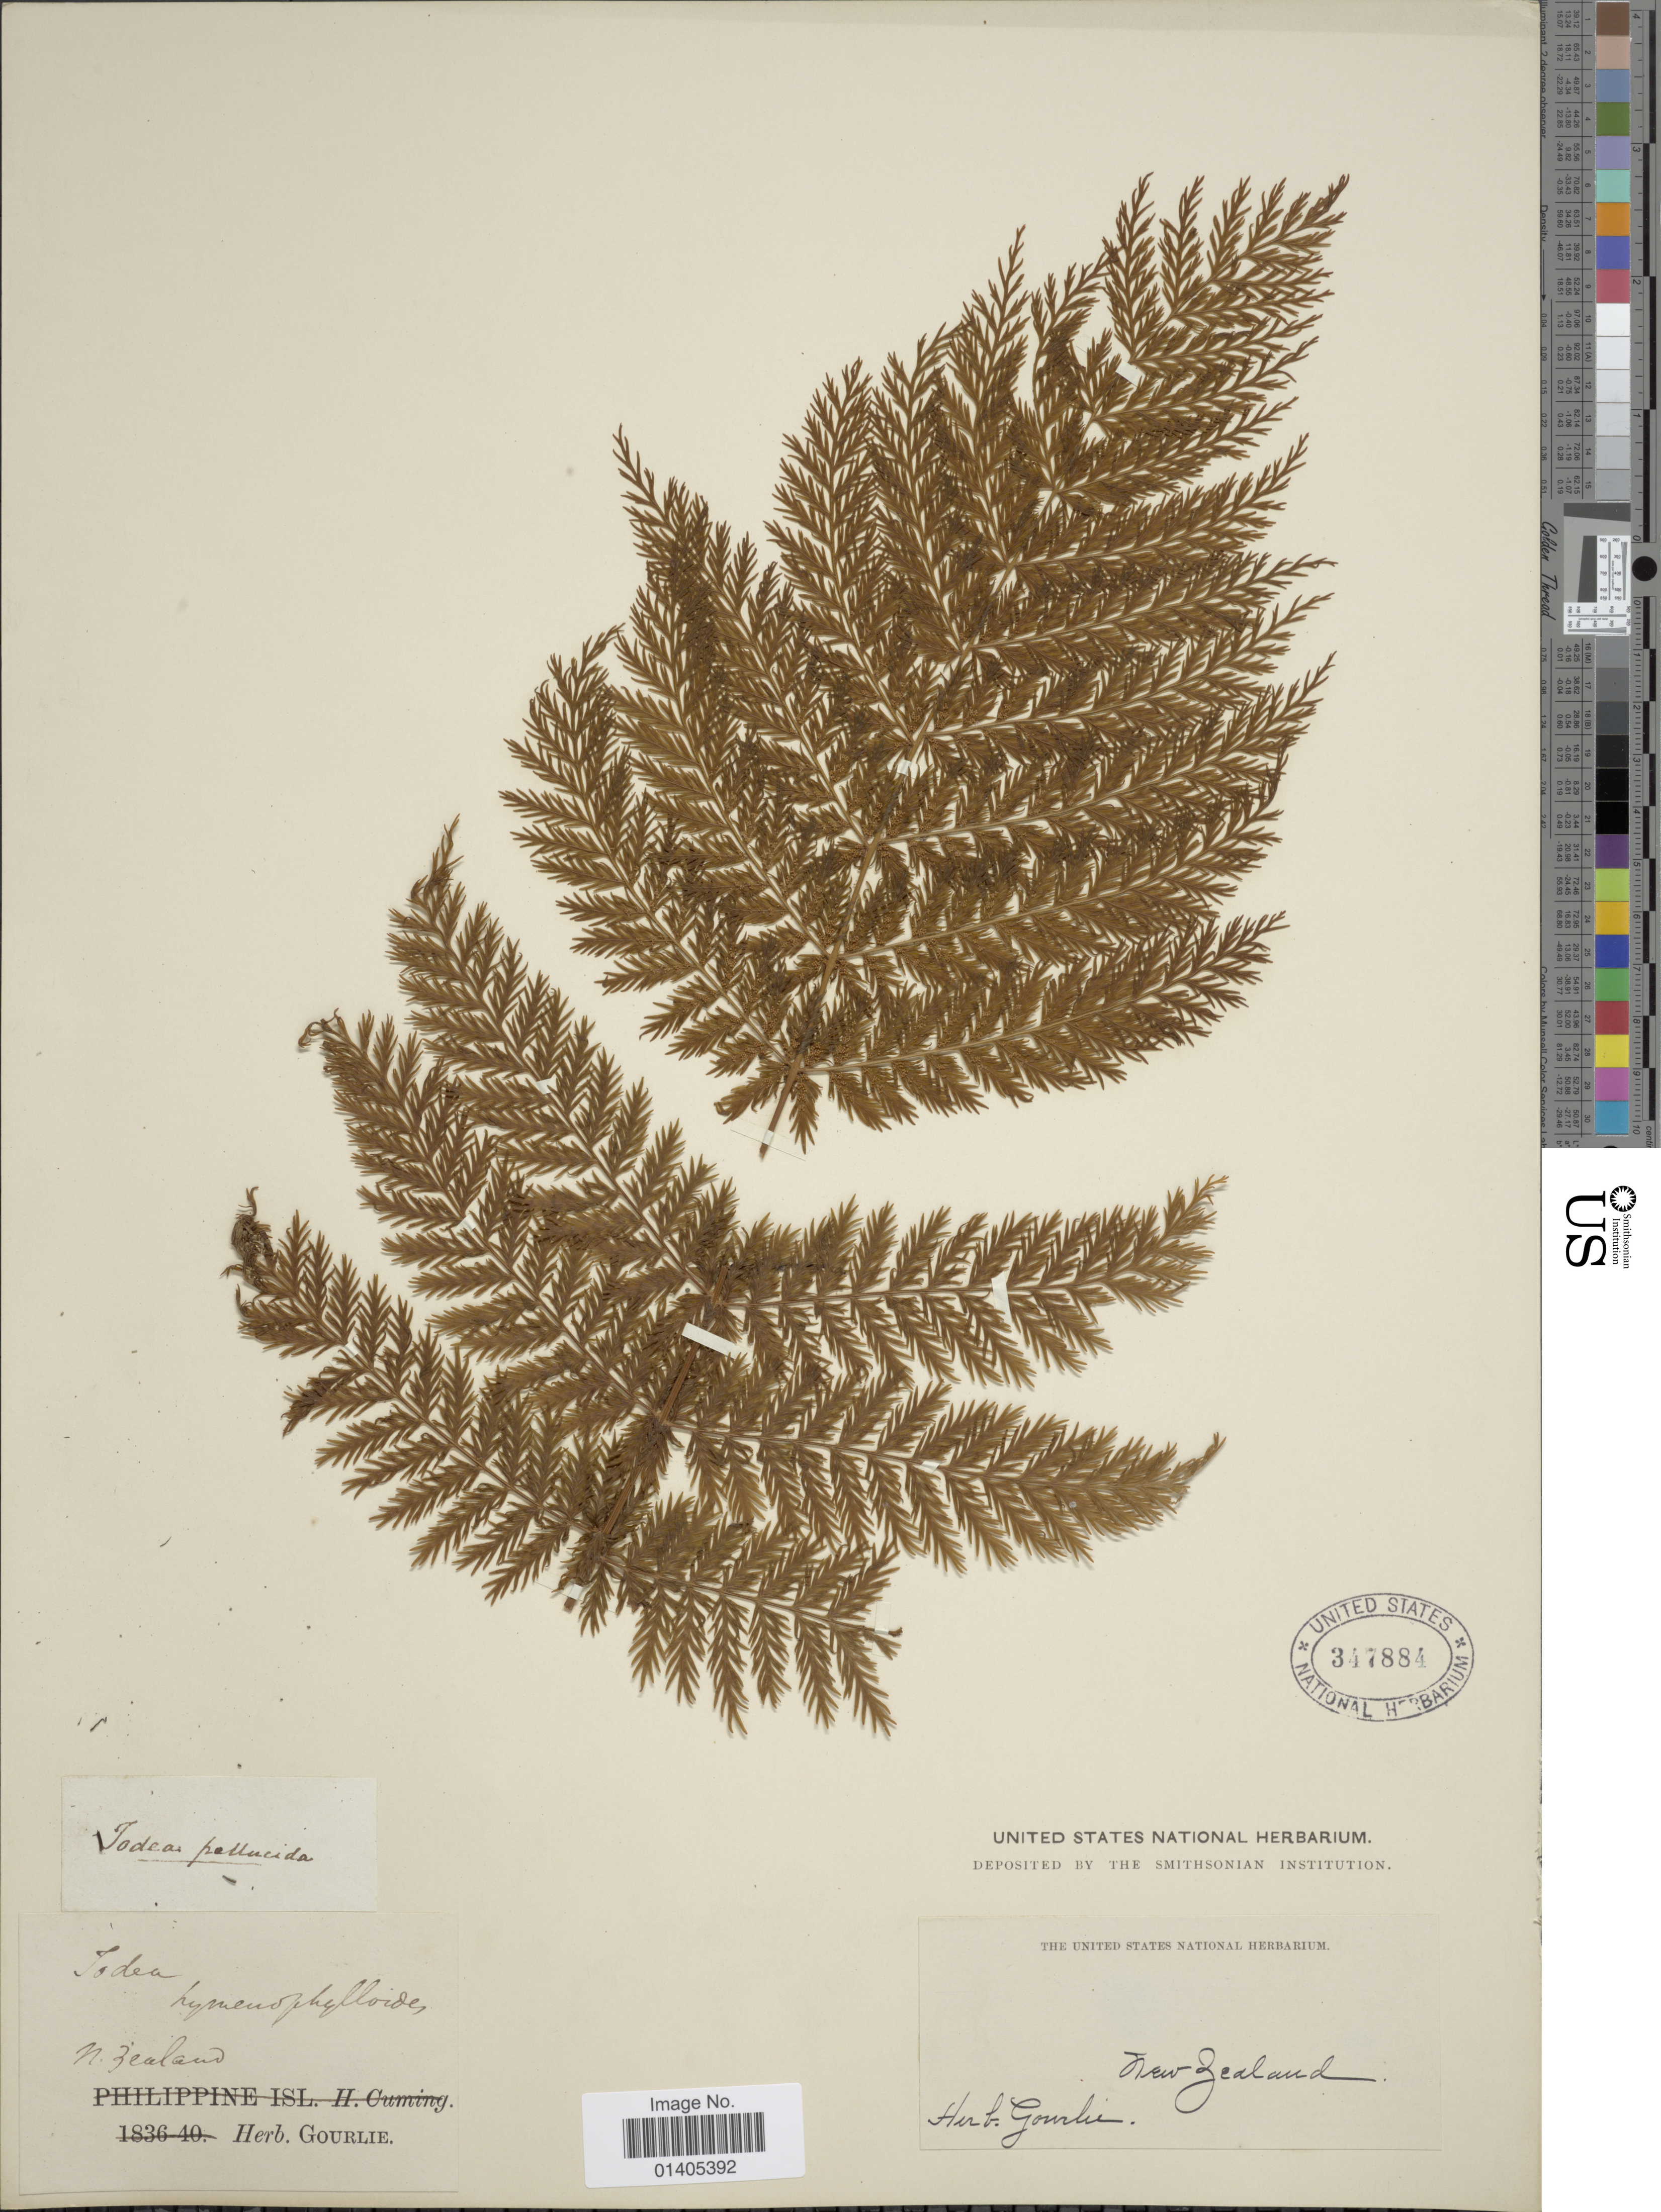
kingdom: Plantae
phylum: Tracheophyta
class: Polypodiopsida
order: Osmundales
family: Osmundaceae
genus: Leptopteris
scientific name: Leptopteris hymenophylloides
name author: (A. Rich.) C. Presl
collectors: ex herb. Gourlie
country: New Zealand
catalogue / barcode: US 347884